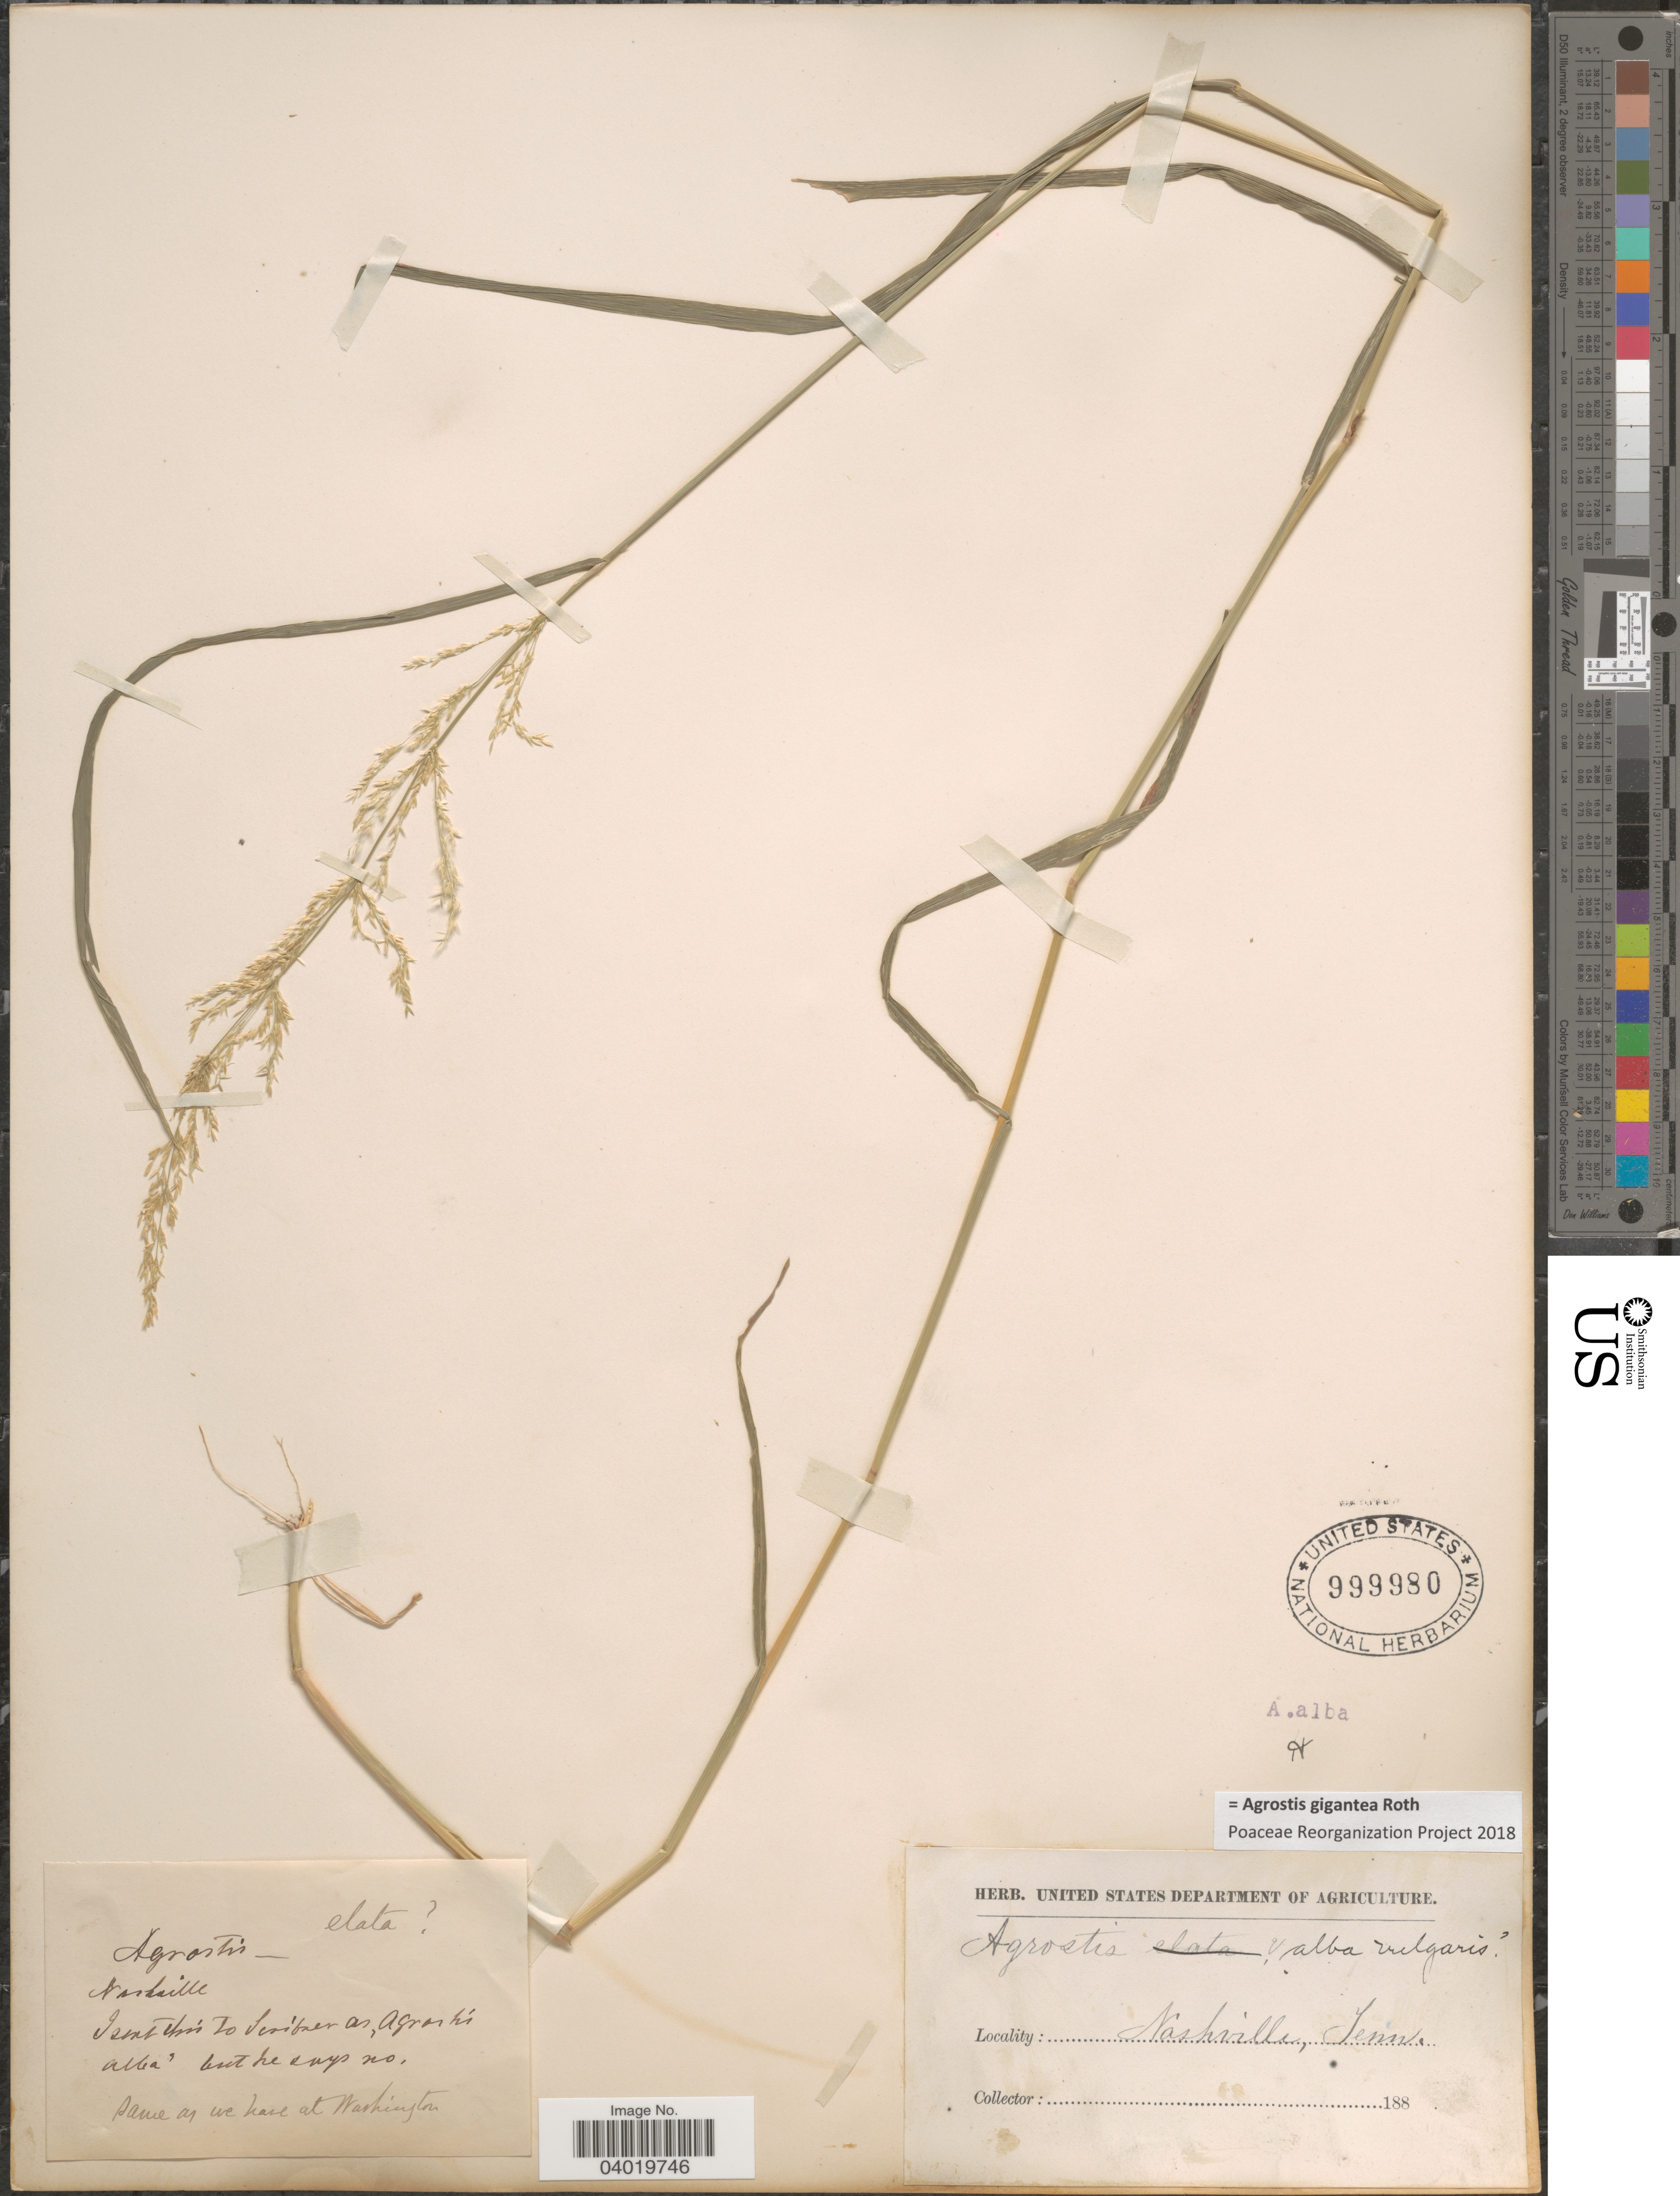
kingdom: Plantae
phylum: Tracheophyta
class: Liliopsida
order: Poales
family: Poaceae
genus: Agrostis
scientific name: Agrostis gigantea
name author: Roth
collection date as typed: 188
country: United States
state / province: Tennessee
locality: Nashville.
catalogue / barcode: US 999980